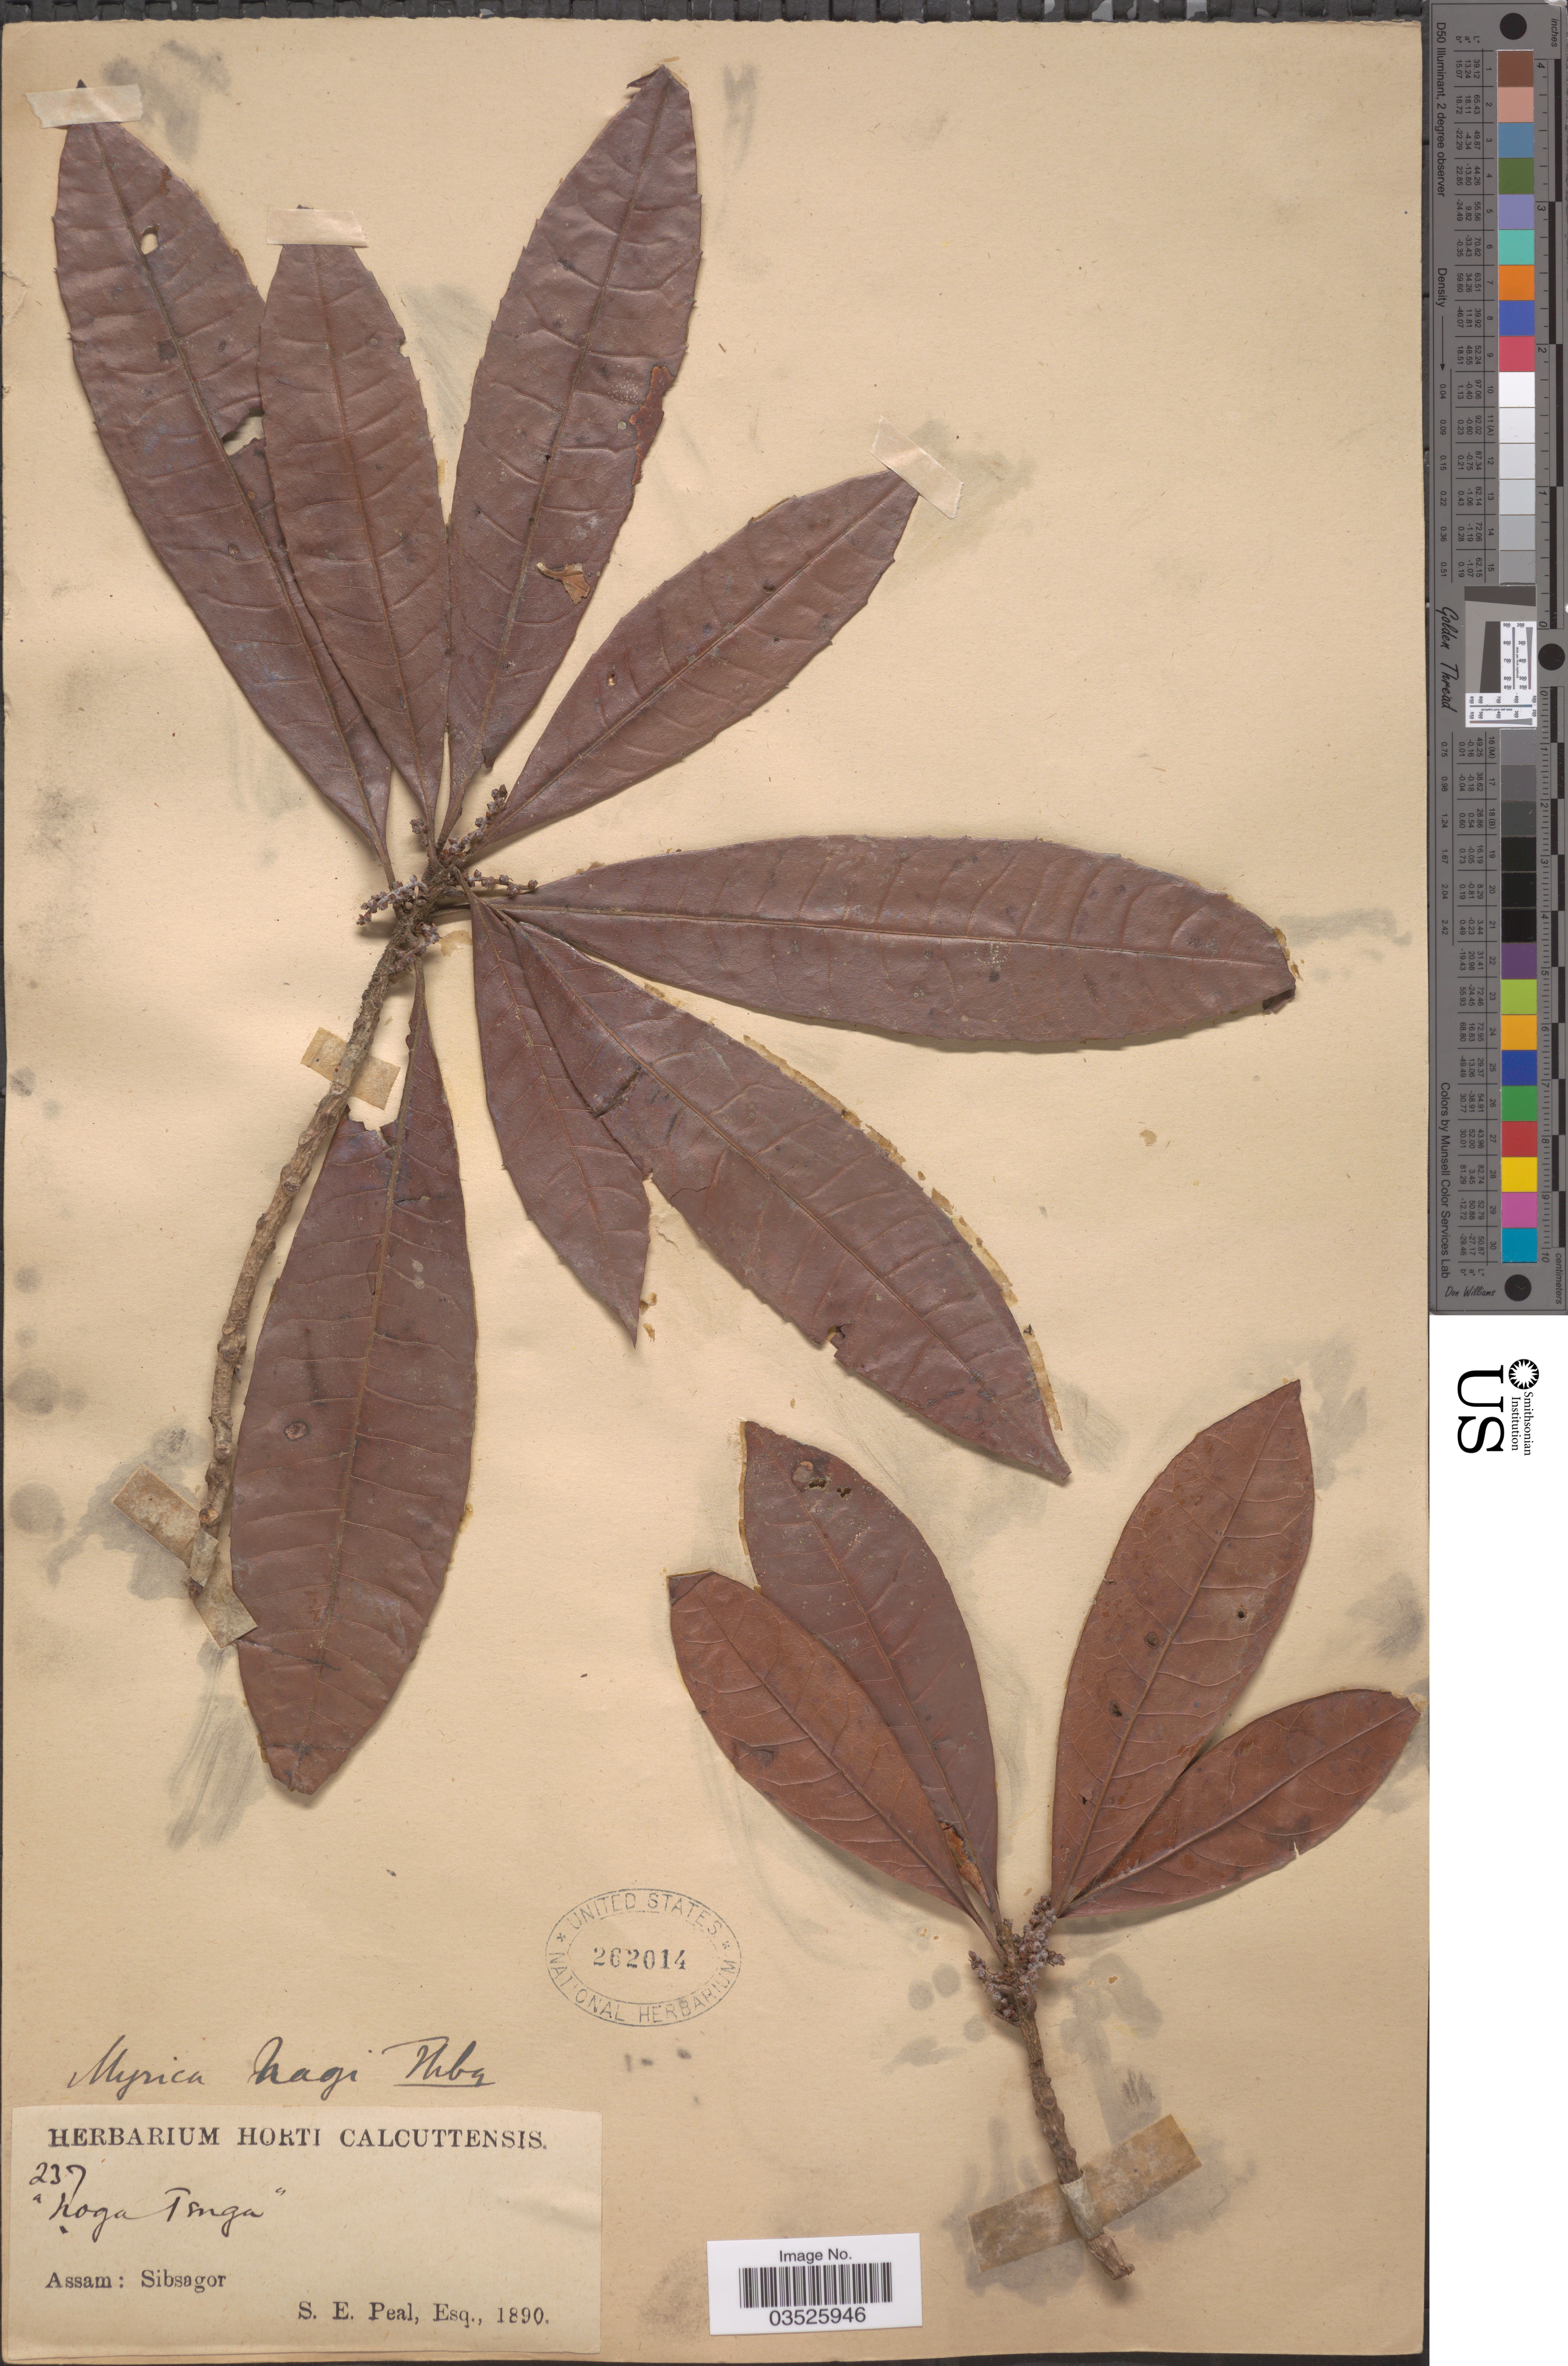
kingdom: Plantae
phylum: Tracheophyta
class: Magnoliopsida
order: Fagales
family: Myricaceae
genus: Morella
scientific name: Morella rubra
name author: Lour.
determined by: Strong, Mark T., (BOT), Smithsonian Institution - National Museum of Natural History (UNITED STATES)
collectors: S. Peal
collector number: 237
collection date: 1890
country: India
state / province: Assam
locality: Sibsagor.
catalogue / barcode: US 262014